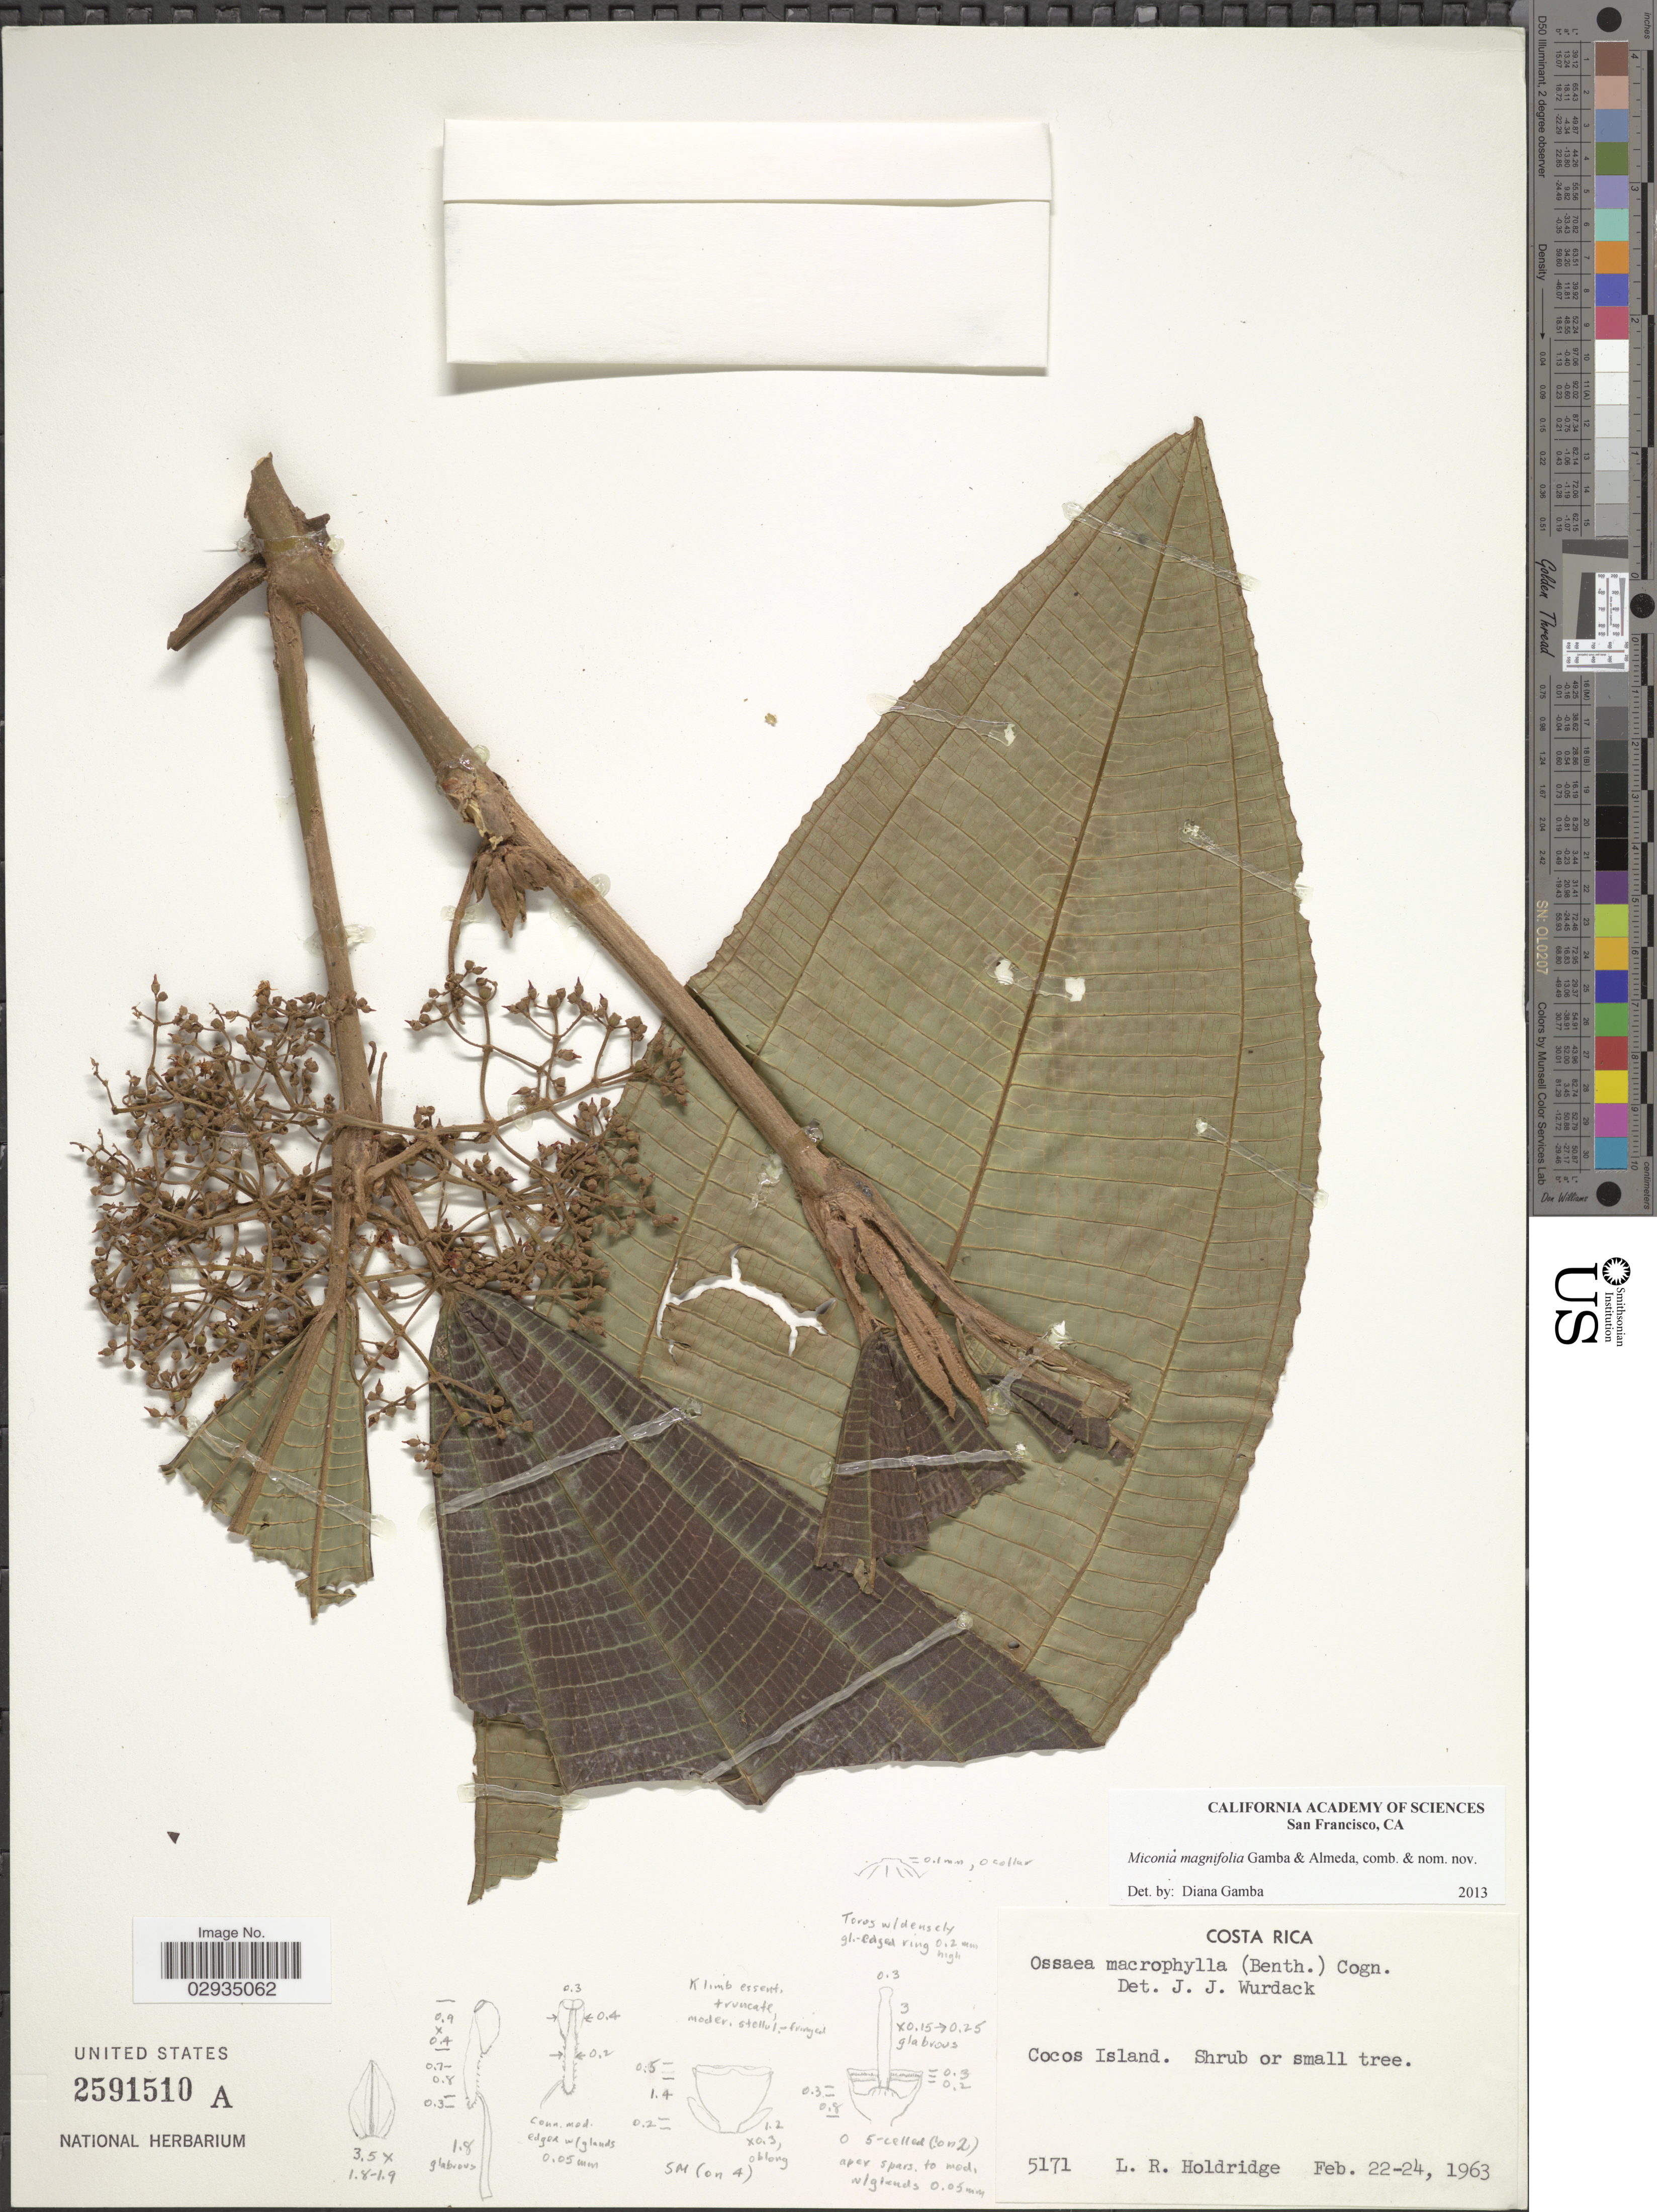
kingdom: Plantae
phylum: Tracheophyta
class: Magnoliopsida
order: Myrtales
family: Melastomataceae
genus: Miconia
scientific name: Miconia magnifolia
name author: Gamba & Almeda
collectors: L. Holdridge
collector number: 5171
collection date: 1963-02-22/1963-02-24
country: Costa Rica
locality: Cocos Island.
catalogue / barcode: US 2591510A